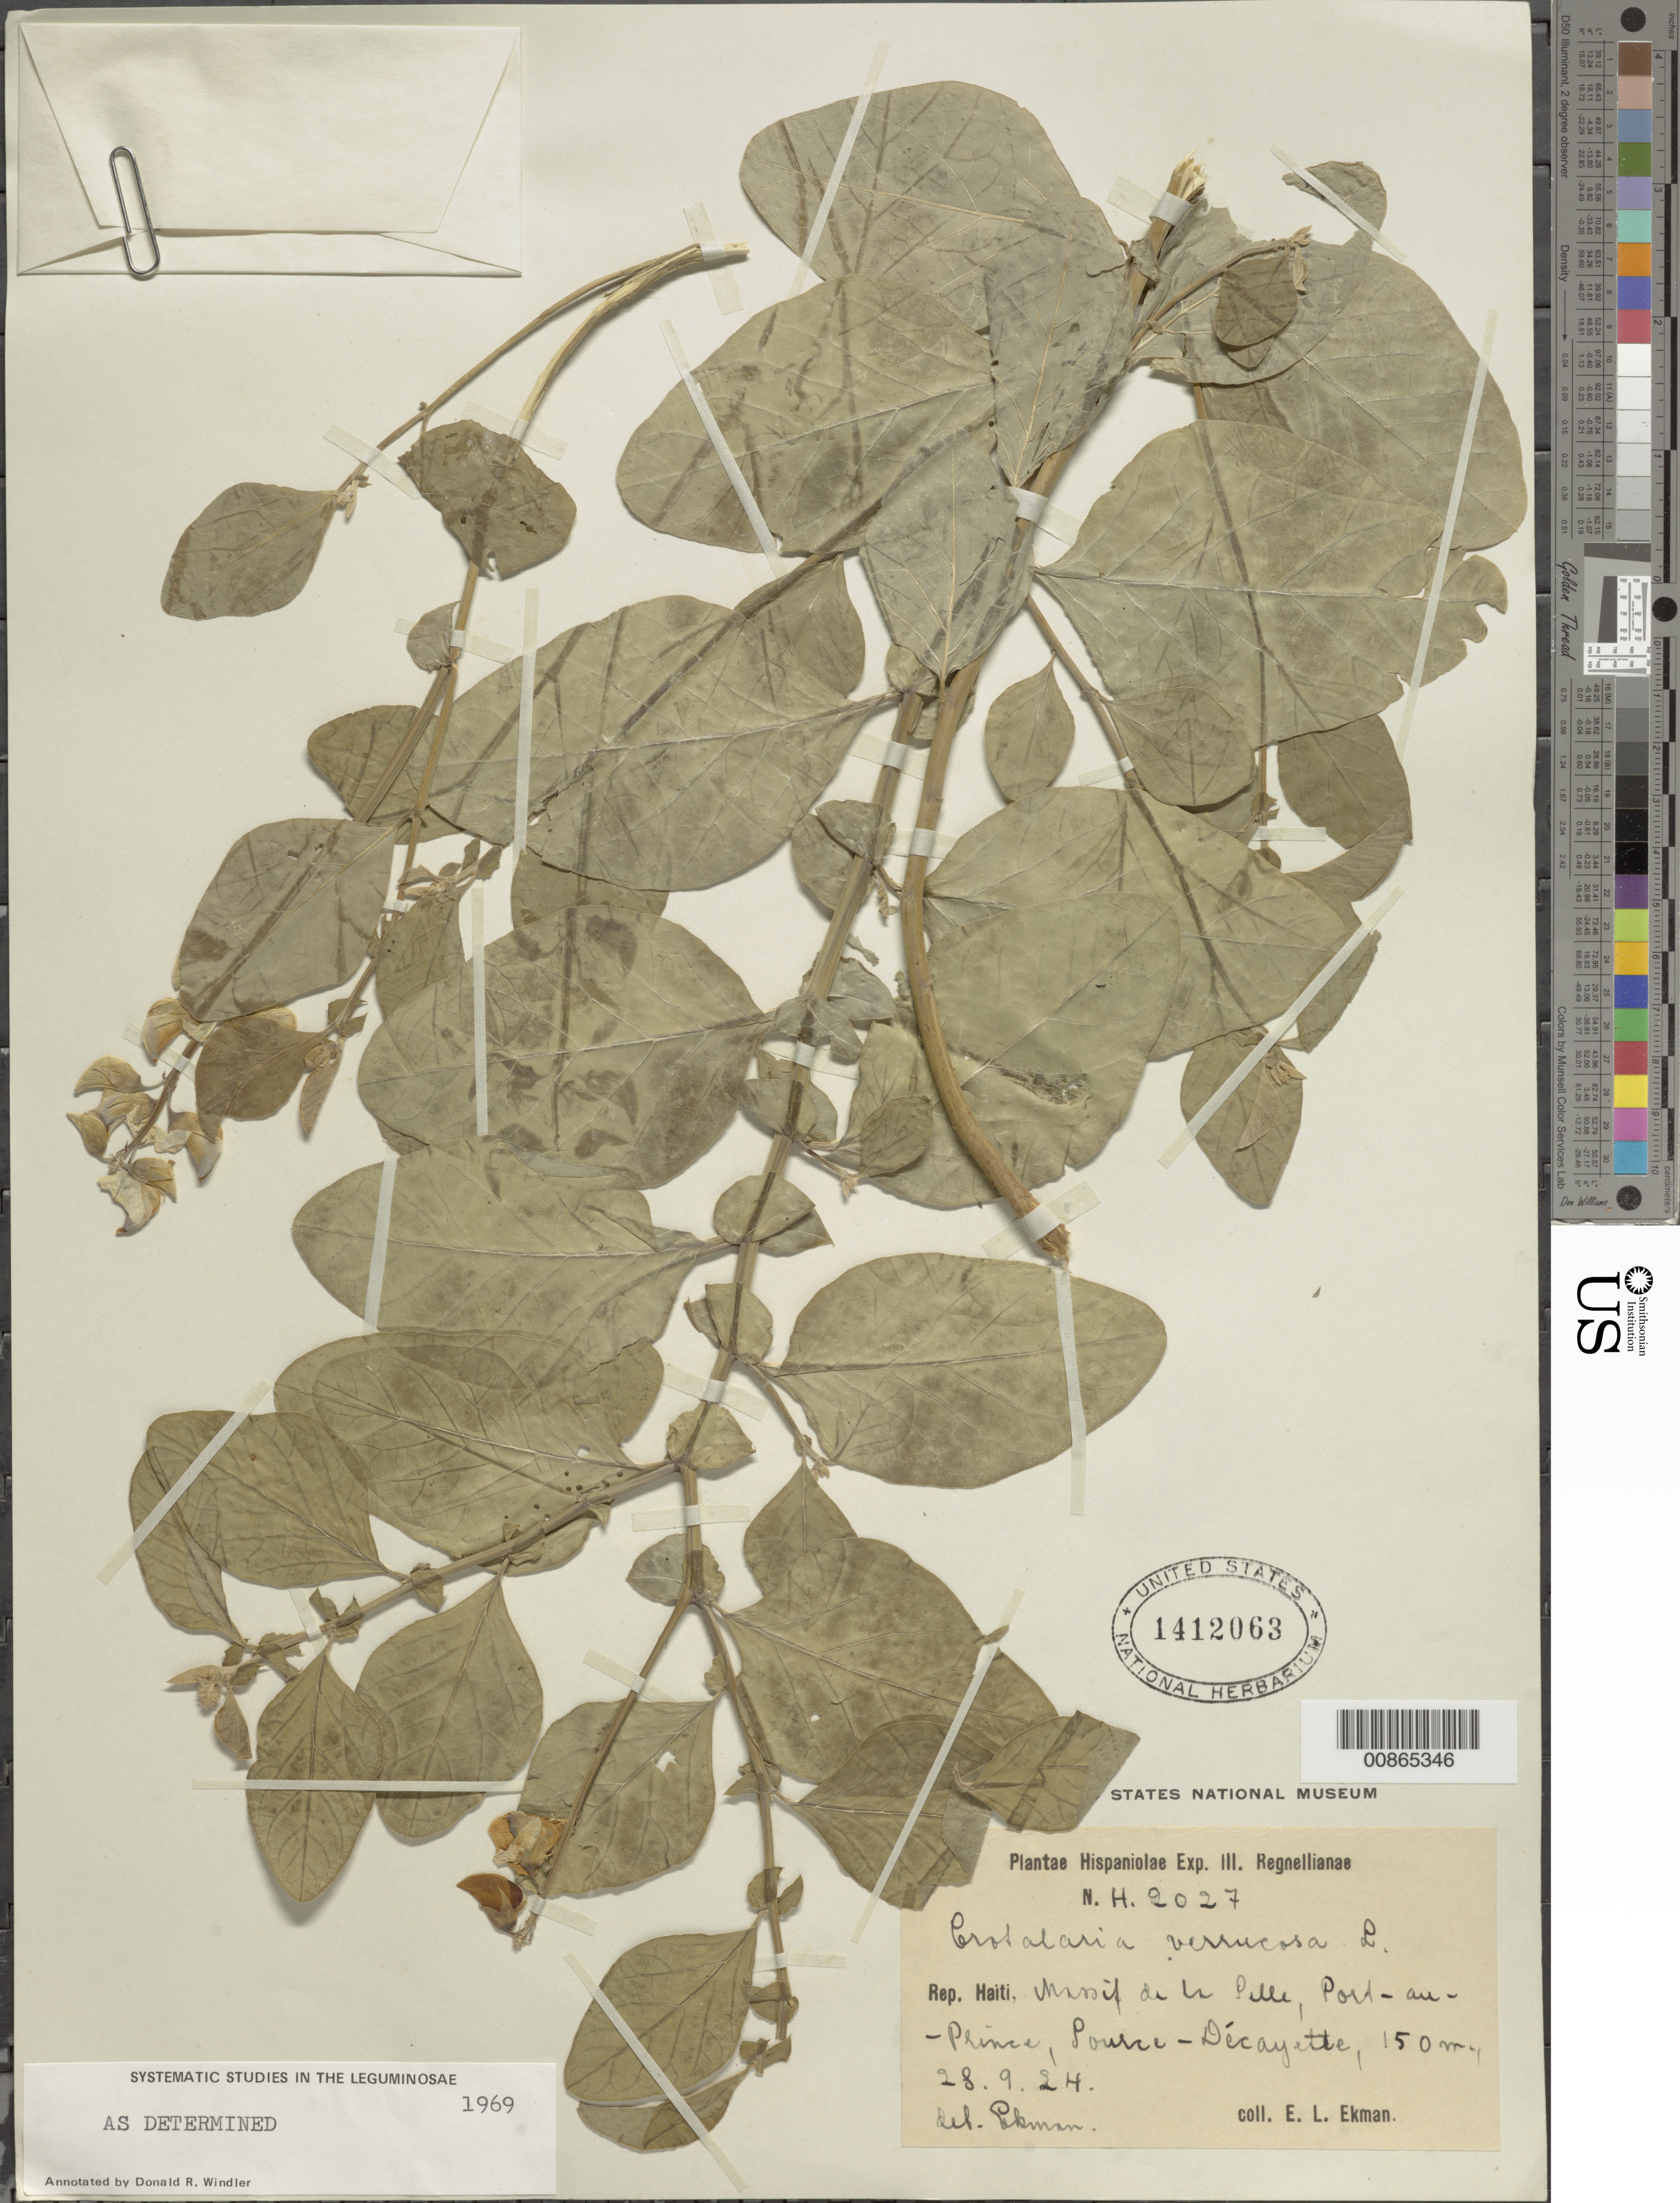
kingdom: Plantae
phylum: Tracheophyta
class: Magnoliopsida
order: Fabales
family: Fabaceae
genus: Crotalaria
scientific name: Crotalaria verrucosa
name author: L.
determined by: Windler, D. R.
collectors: E. L. Ekman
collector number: H 2027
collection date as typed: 28 Sep 1924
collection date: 1924-09-28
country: Haiti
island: Hispaniola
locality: Massif de la Selle, Port-au-Prince, Source-Décayette.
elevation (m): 150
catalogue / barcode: US 1412063